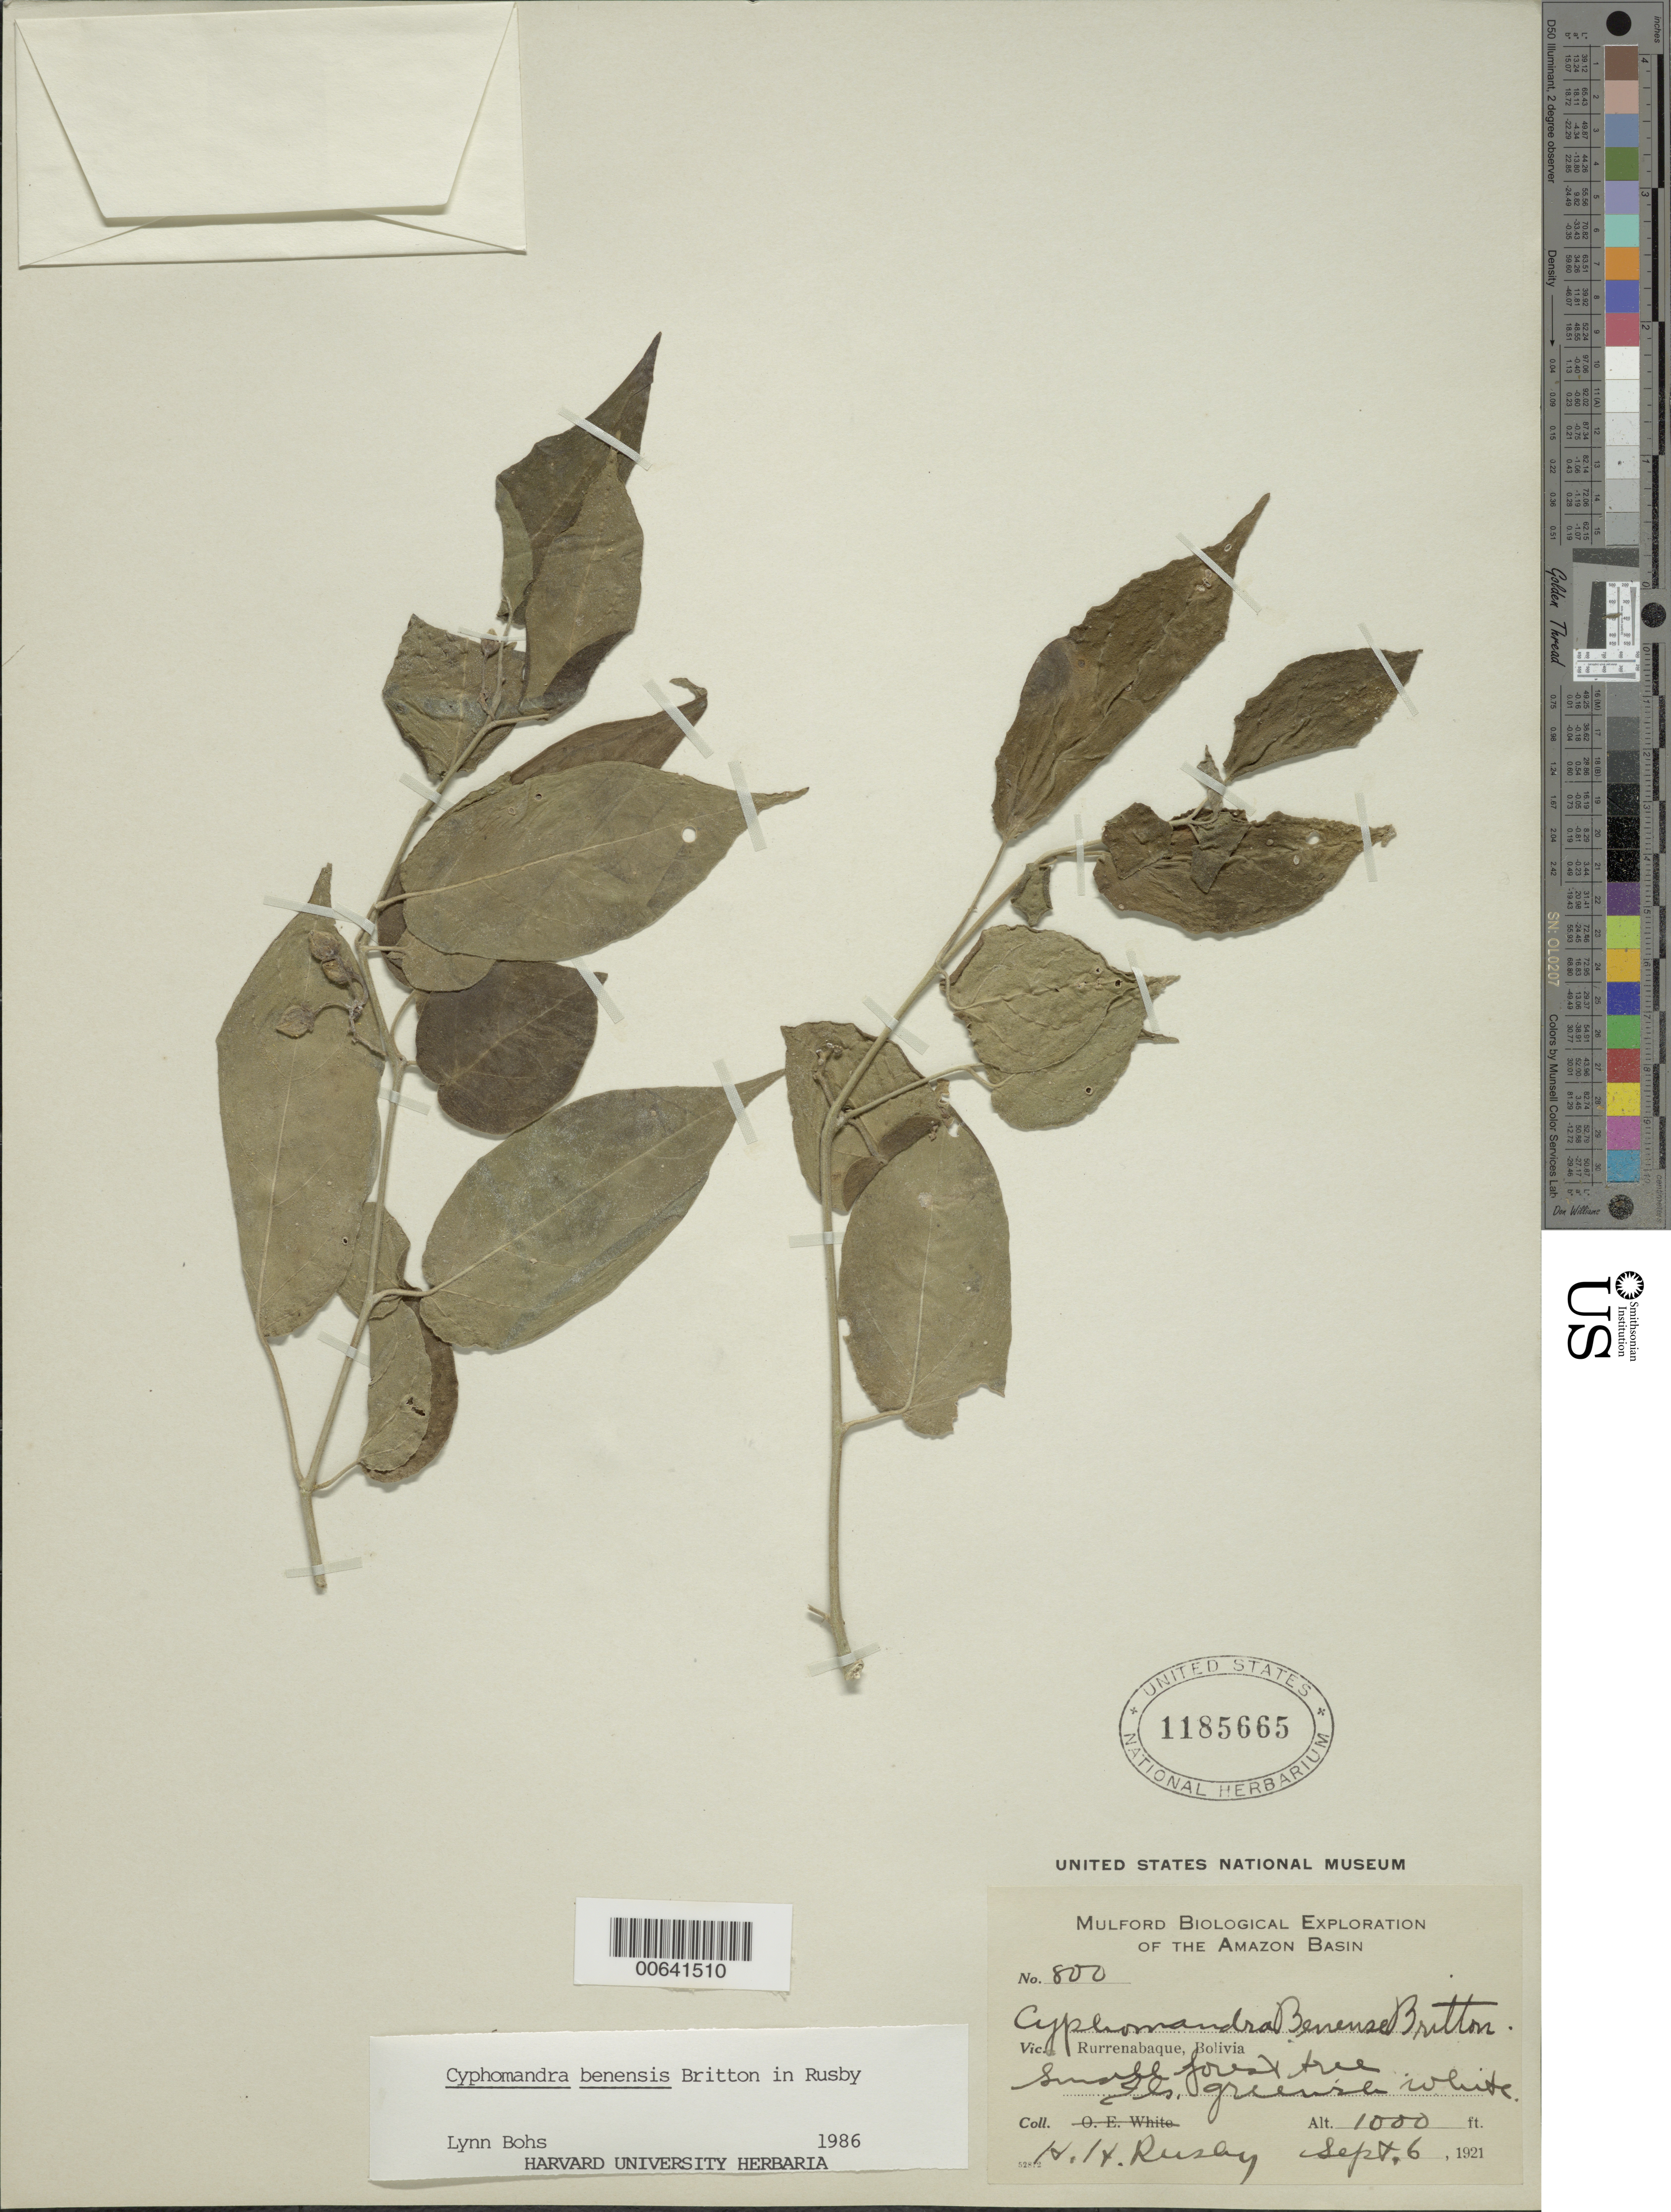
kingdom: Plantae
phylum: Tracheophyta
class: Magnoliopsida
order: Solanales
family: Solanaceae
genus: Cyphomandra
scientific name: Cyphomandra benensis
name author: Britton in Rusby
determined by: Bohs, L. A.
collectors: H. H. Rusby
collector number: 800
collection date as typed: Sept 6, 1921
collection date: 1921-09-06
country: Bolivia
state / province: Beni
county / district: José Ballivián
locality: Rurrenabaque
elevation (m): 305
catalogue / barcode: US 1185665